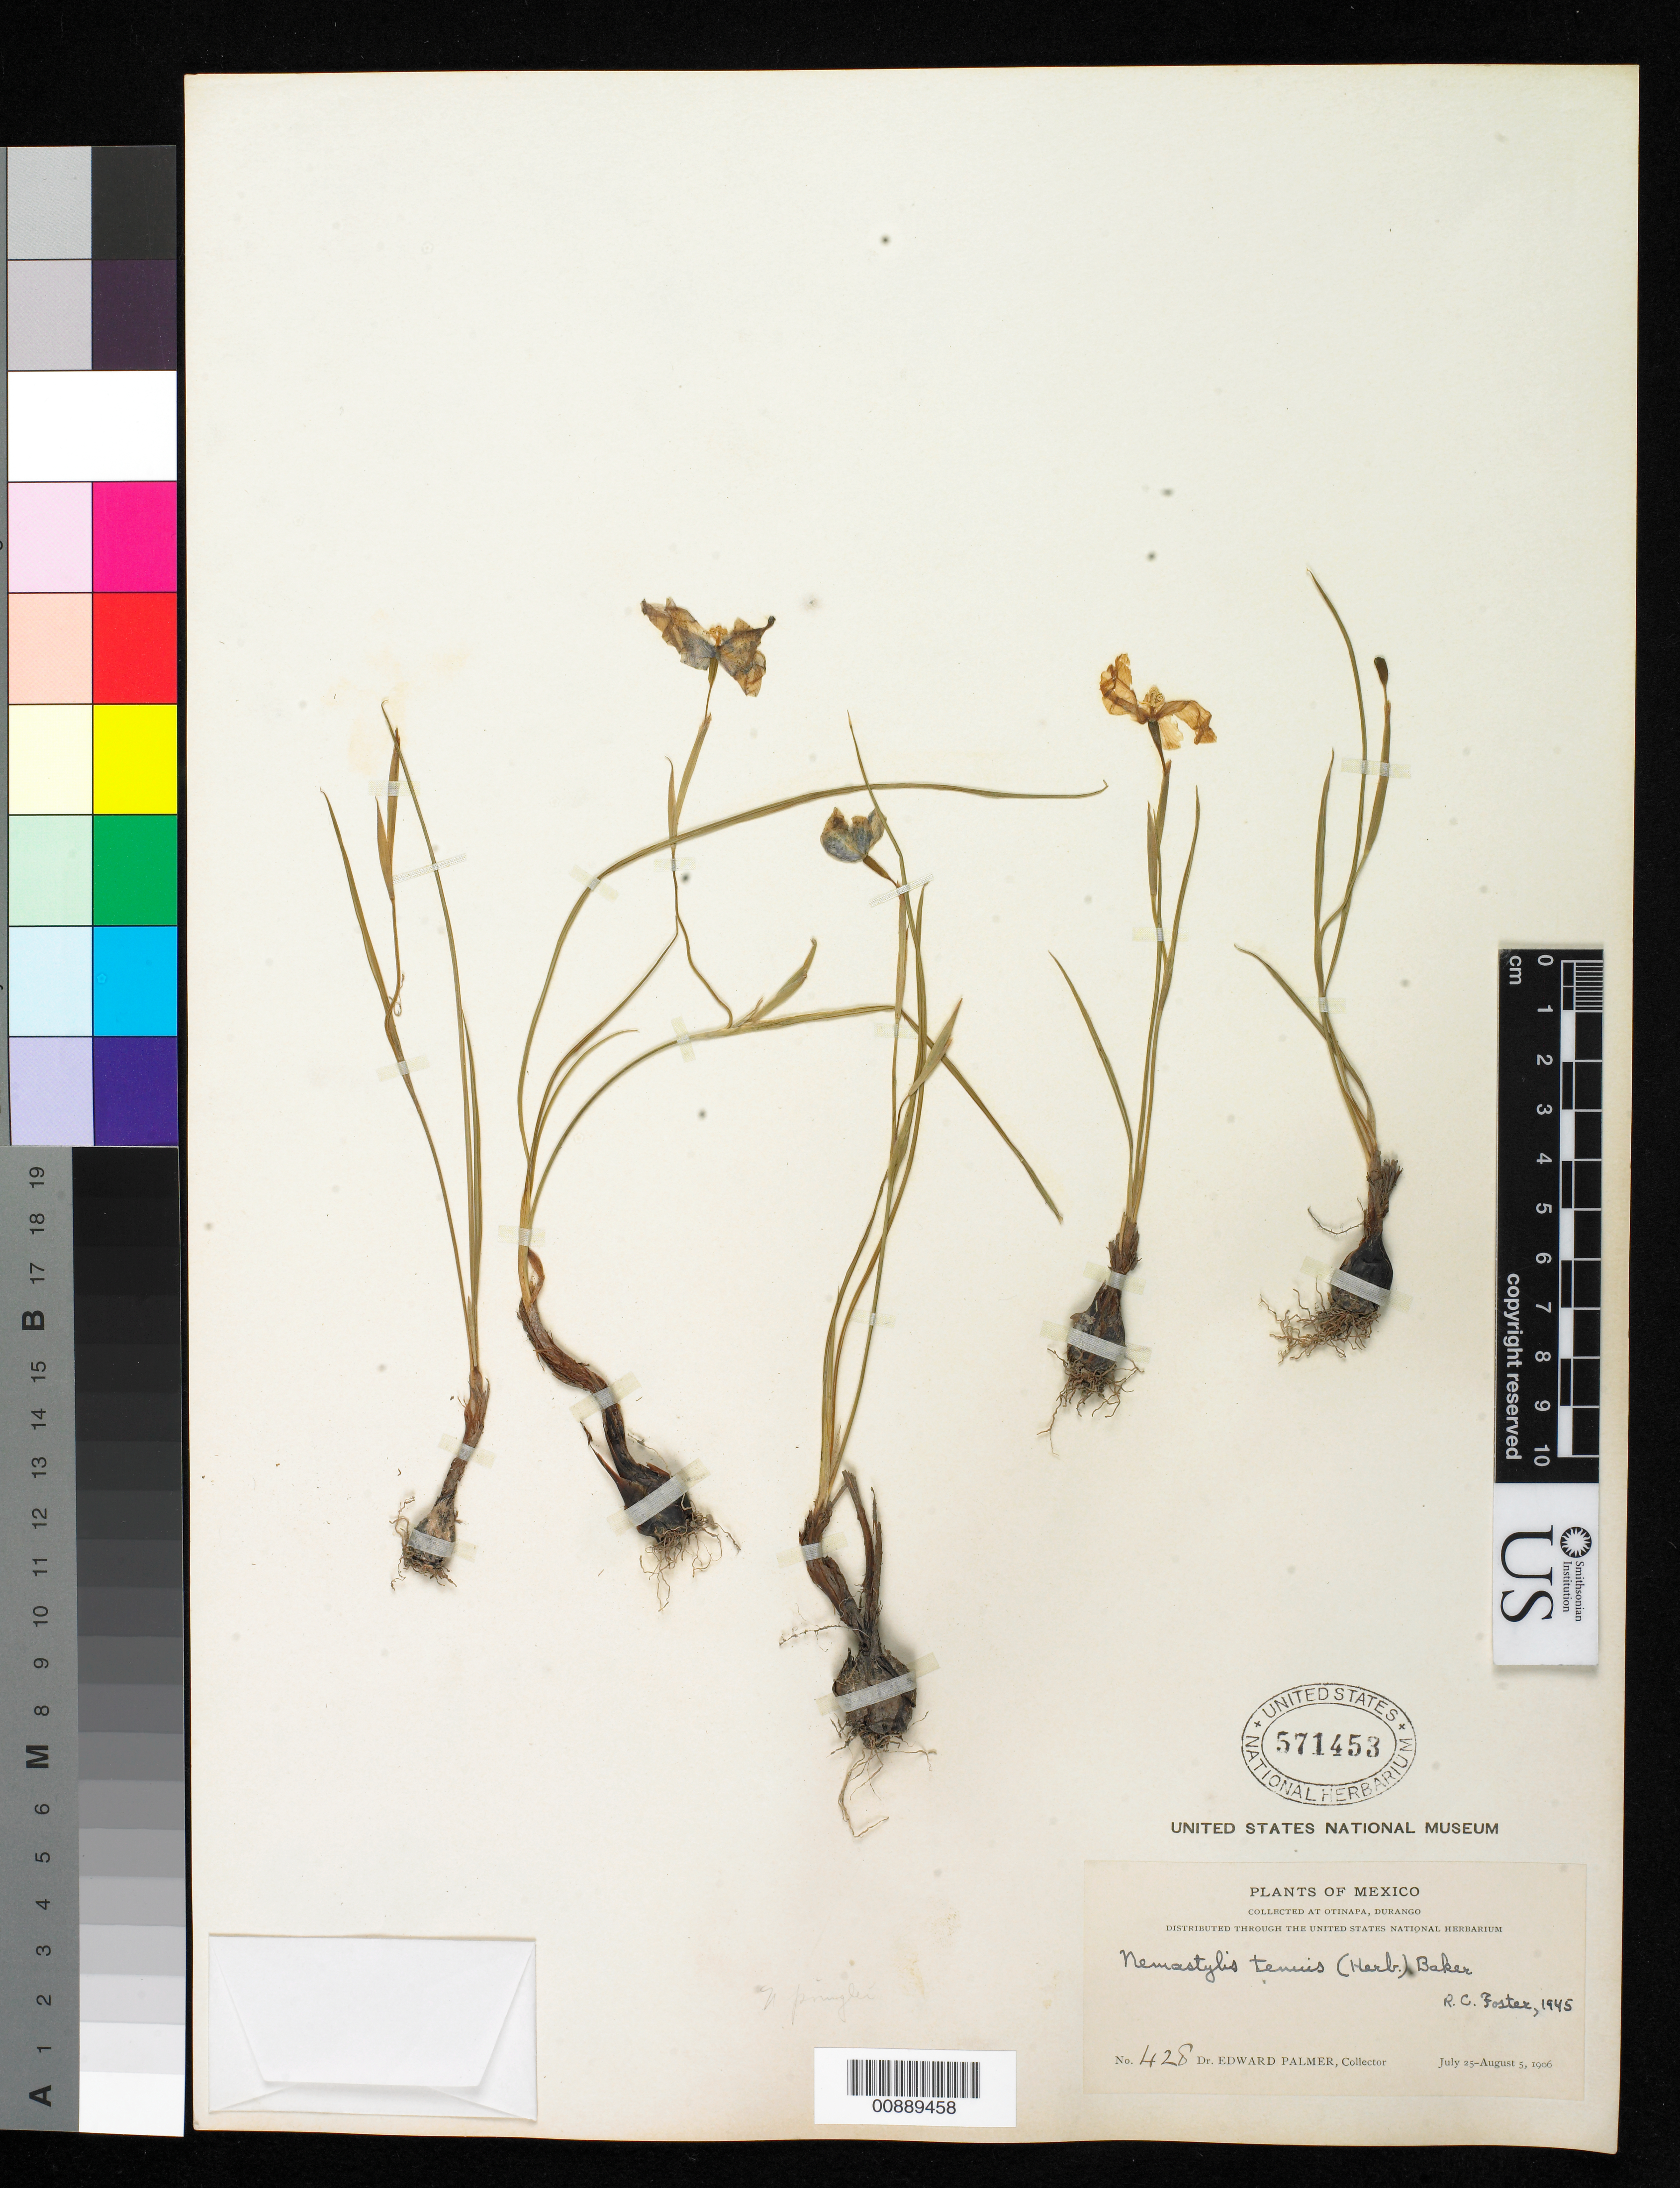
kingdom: Plantae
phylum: Tracheophyta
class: Liliopsida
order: Asparagales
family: Iridaceae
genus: Nemastylis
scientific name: Nemastylis tenuis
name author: (Herb.) S. Watson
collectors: E. Palmer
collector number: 428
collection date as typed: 25 Jul 1906 to 05 Aug 1906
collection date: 1906-07-25/1906-08-05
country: Mexico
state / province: Durango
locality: Otinapa, Durango.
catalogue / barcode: US 571453